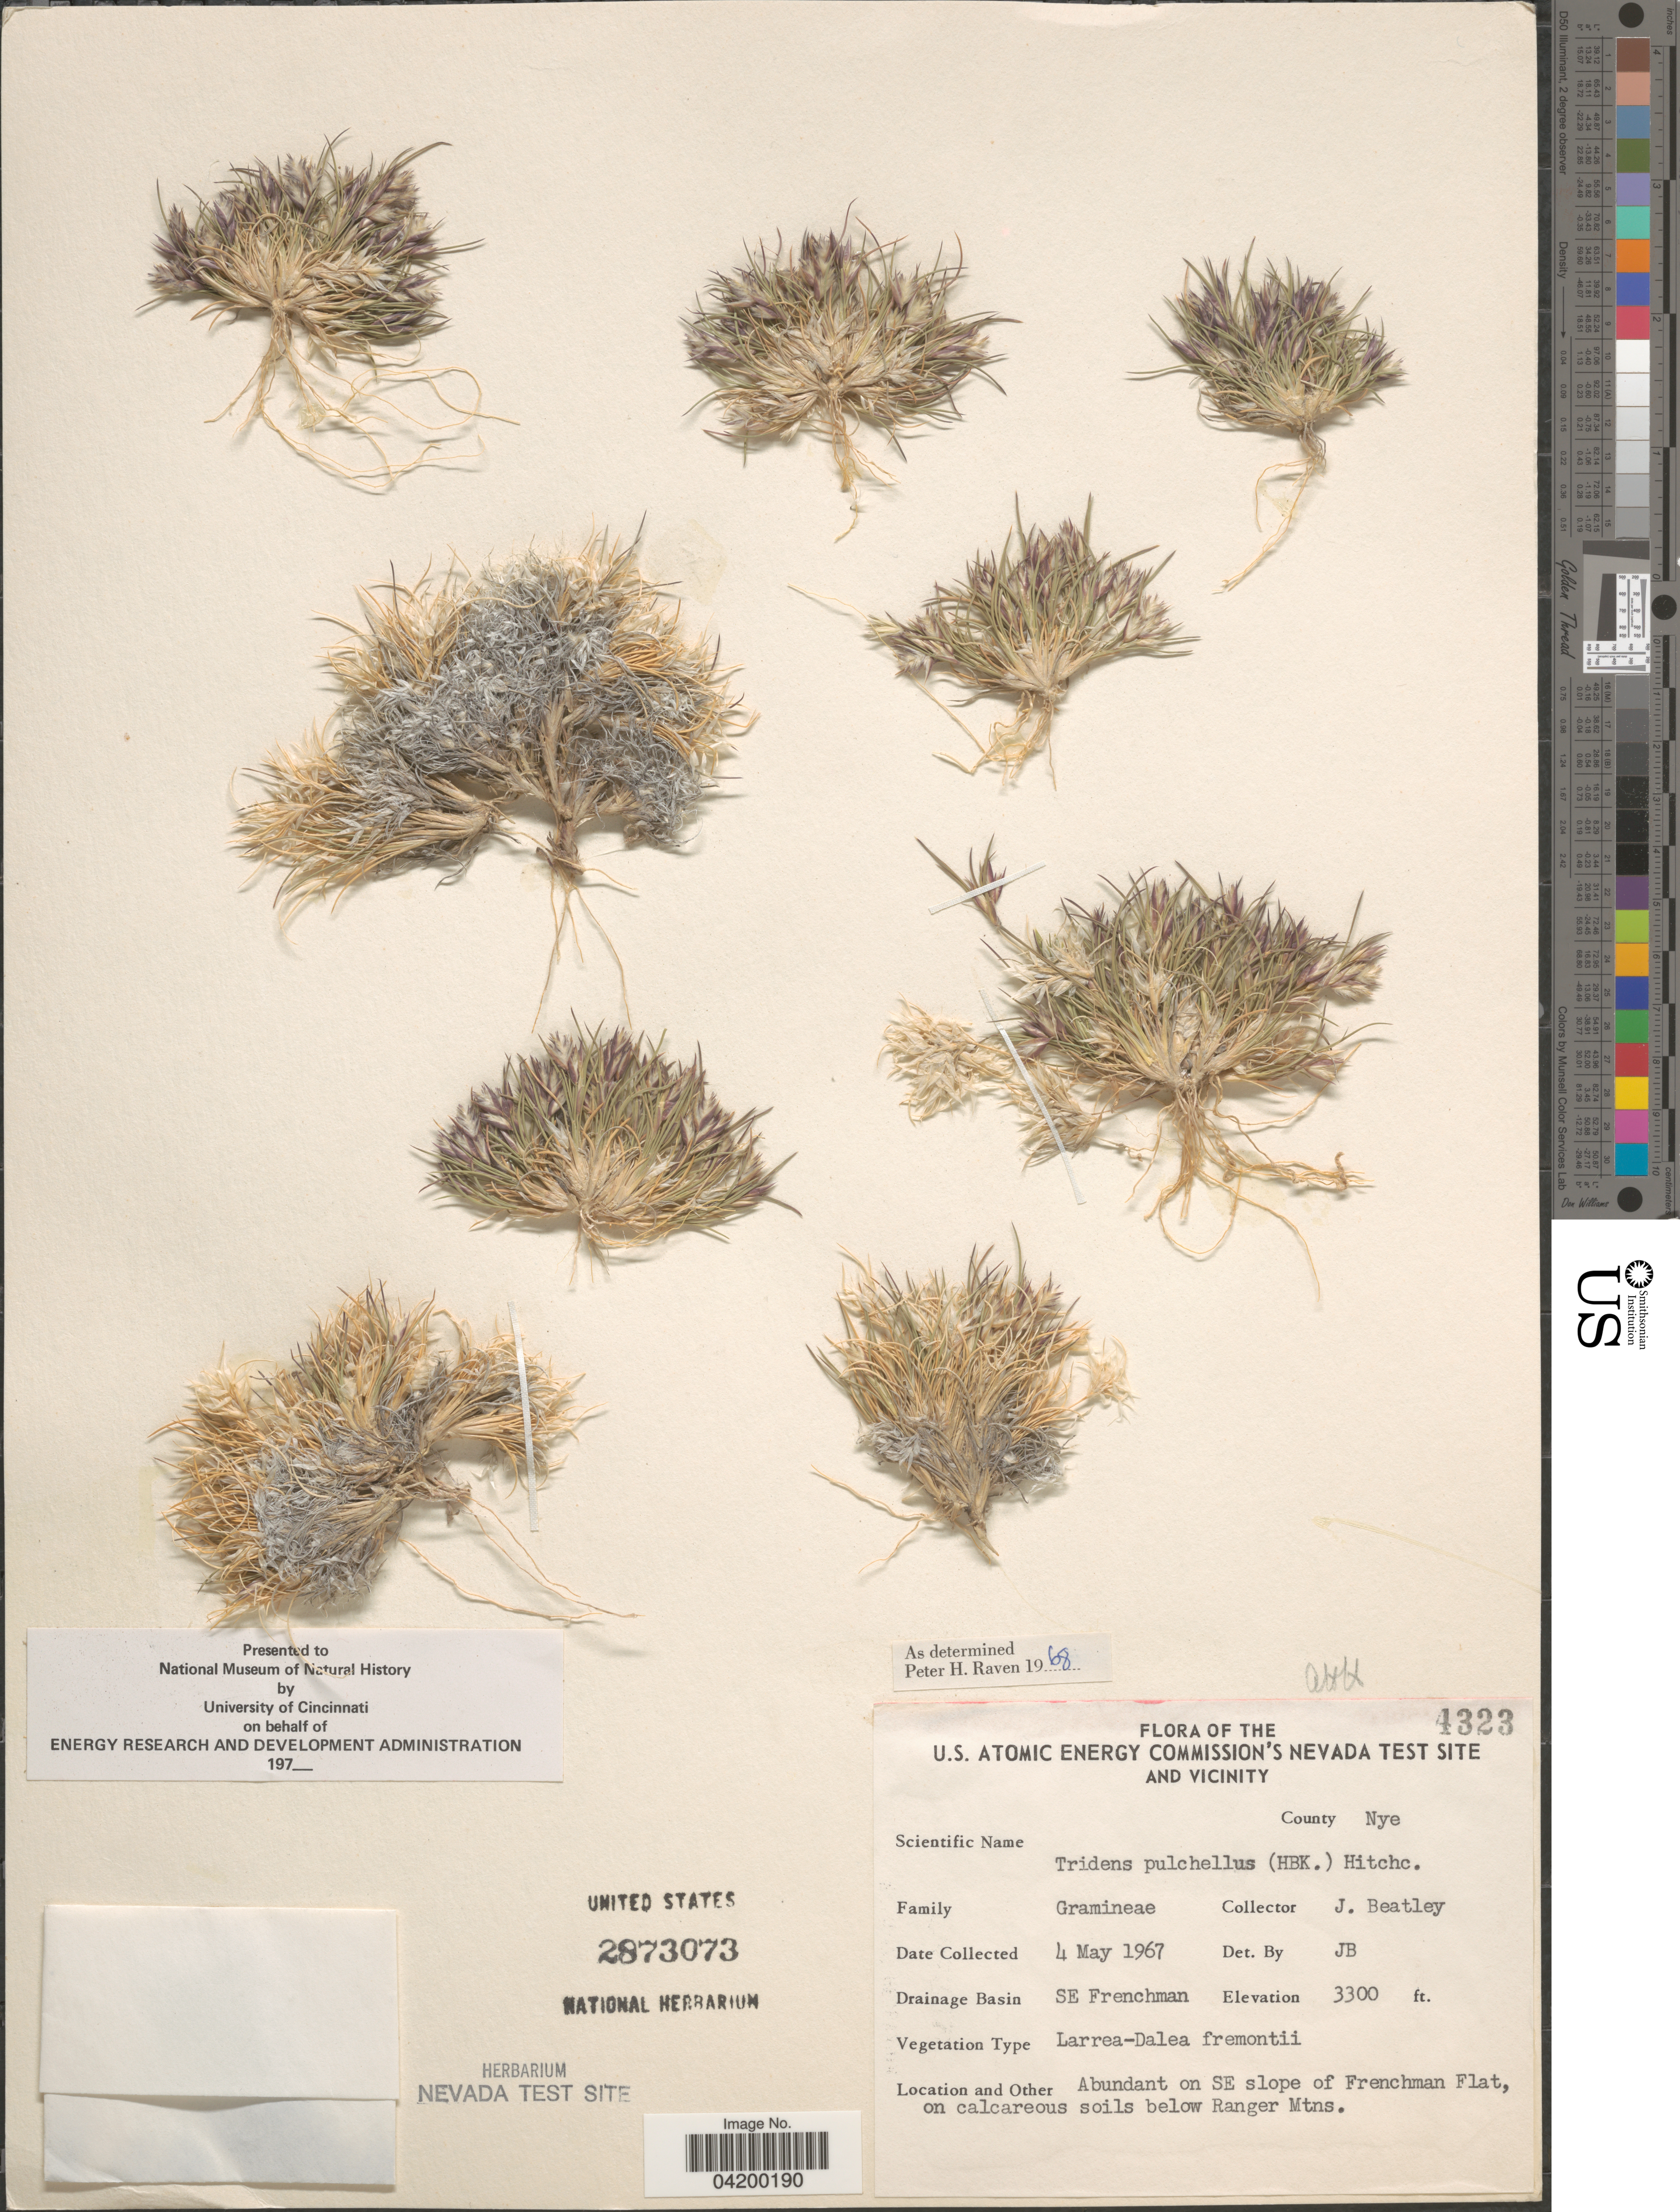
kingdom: Plantae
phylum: Tracheophyta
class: Liliopsida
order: Poales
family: Poaceae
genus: Dasyochloa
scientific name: Dasyochloa pulchella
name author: (Kunth) Willd. ex Rydb.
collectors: J. C. Beatley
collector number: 4323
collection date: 1967-05-04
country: United States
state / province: Nevada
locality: U.S. Atomic Energy Commission's Nevada Test Site and Vicinity. County Nye. Drainage Basin SE Frenchman. Abundant on SE slope of Frenchman Flat, on calcareous soils below Ranger Mtns.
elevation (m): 1006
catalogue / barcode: US 2873073